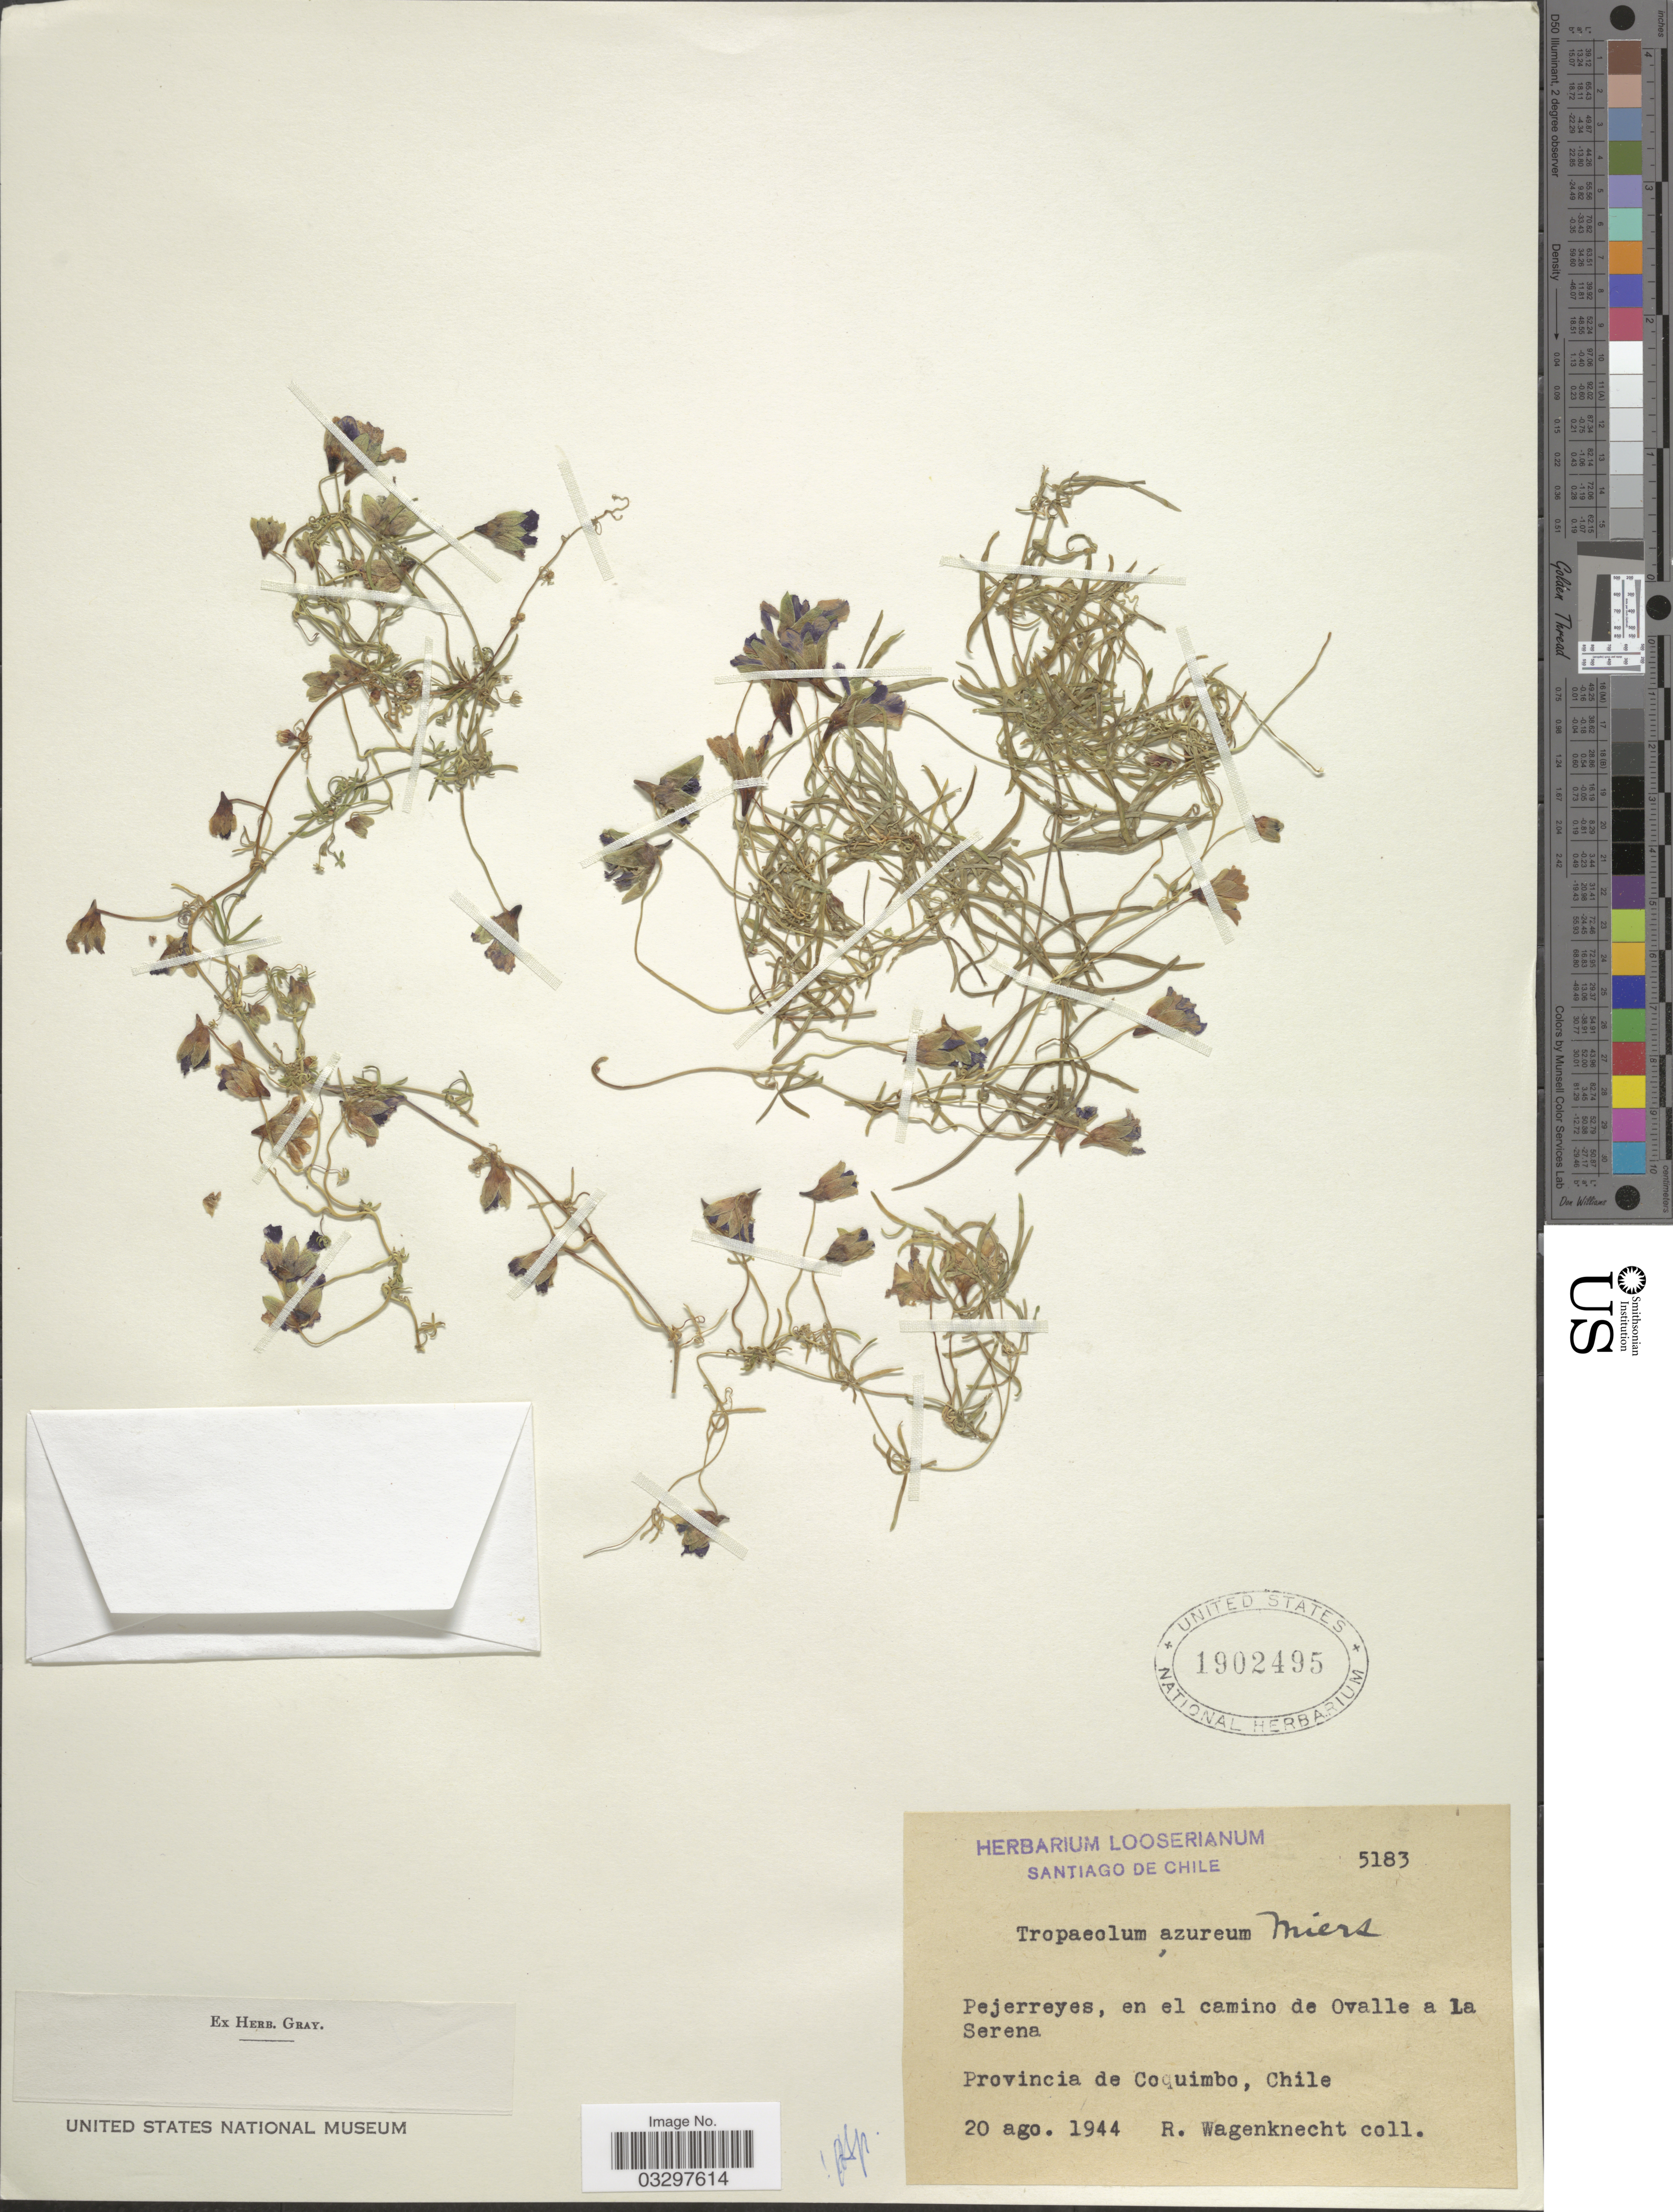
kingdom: Plantae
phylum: Tracheophyta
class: Magnoliopsida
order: Brassicales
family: Tropaeolaceae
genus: Tropaeolum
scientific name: Tropaeolum azureum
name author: Bertero ex Colla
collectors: R. Wagenknecht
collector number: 5183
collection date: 1944-08-20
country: Chile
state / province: Coquimbo (IV)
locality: Pejerreyes, en el camino de Ovalle a La Serena. Provincia de Coquimbo.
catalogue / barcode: US 1902495